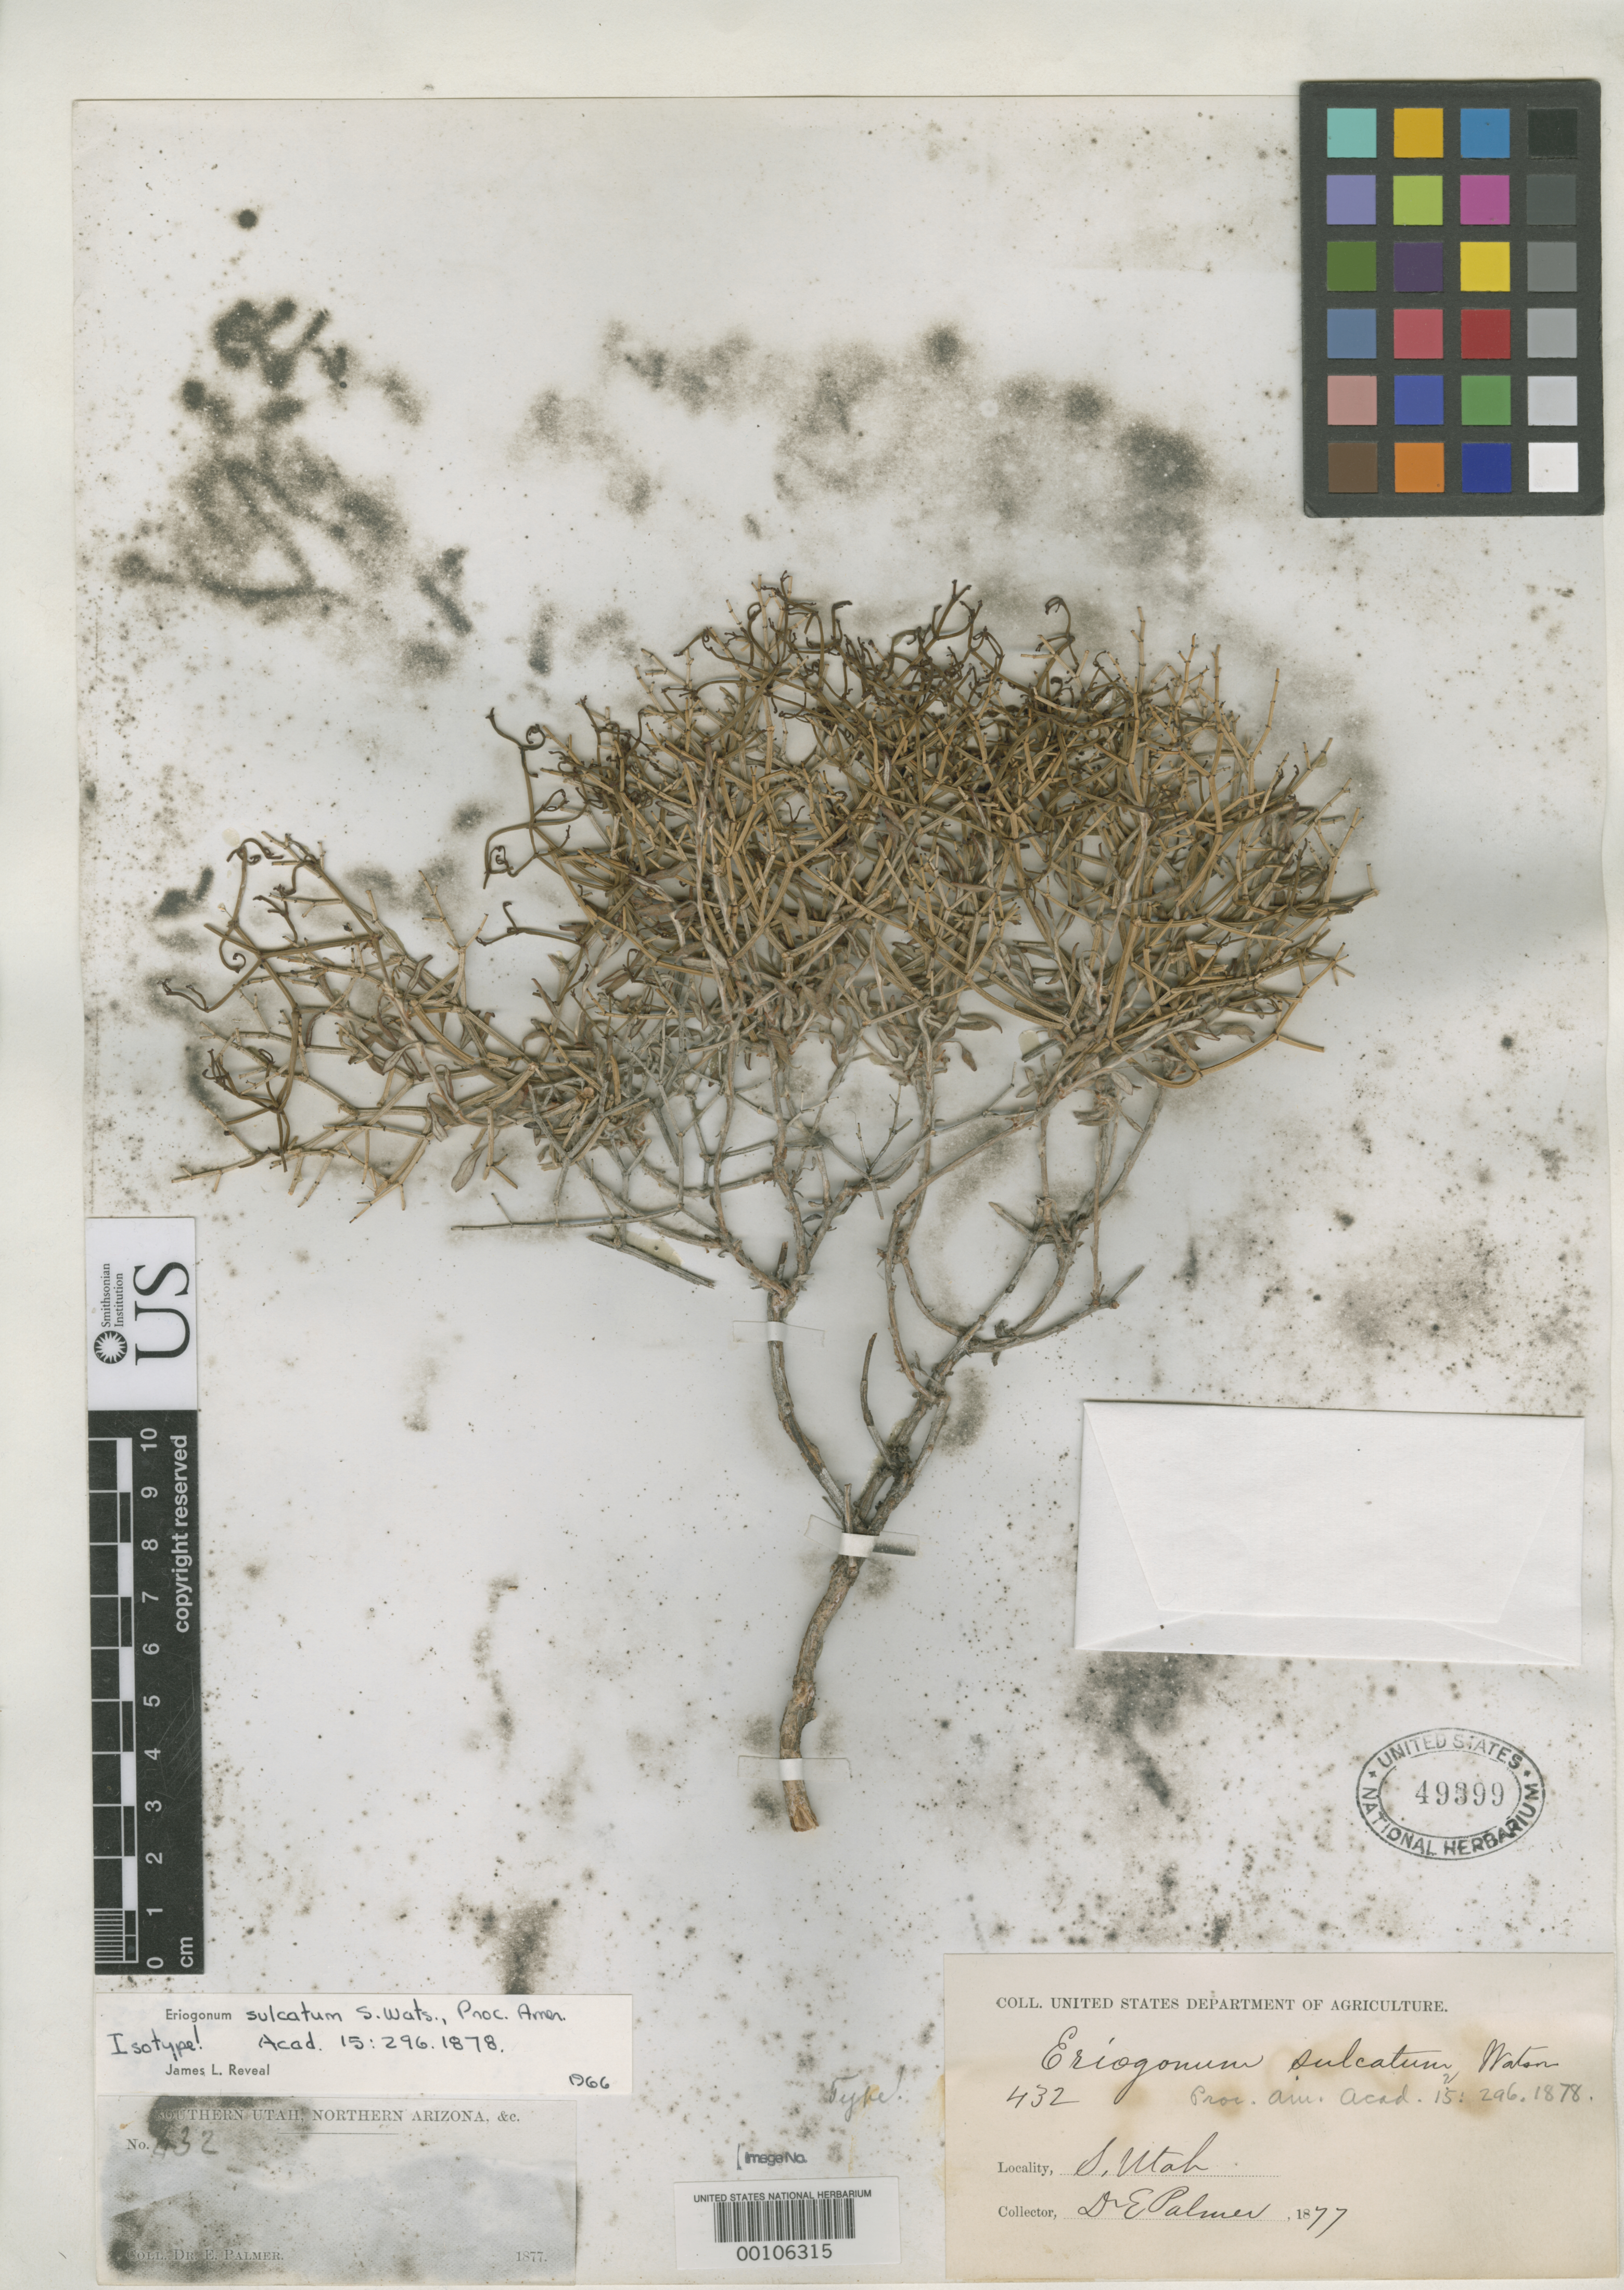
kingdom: Plantae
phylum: Tracheophyta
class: Magnoliopsida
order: Caryophyllales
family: Polygonaceae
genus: Eriogonum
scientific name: Eriogonum sulcatum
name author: S. Watson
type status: Isotype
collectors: E. Palmer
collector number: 432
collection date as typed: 1877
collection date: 1877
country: United States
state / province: Utah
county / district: Washington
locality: Near St. George.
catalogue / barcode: US 49399